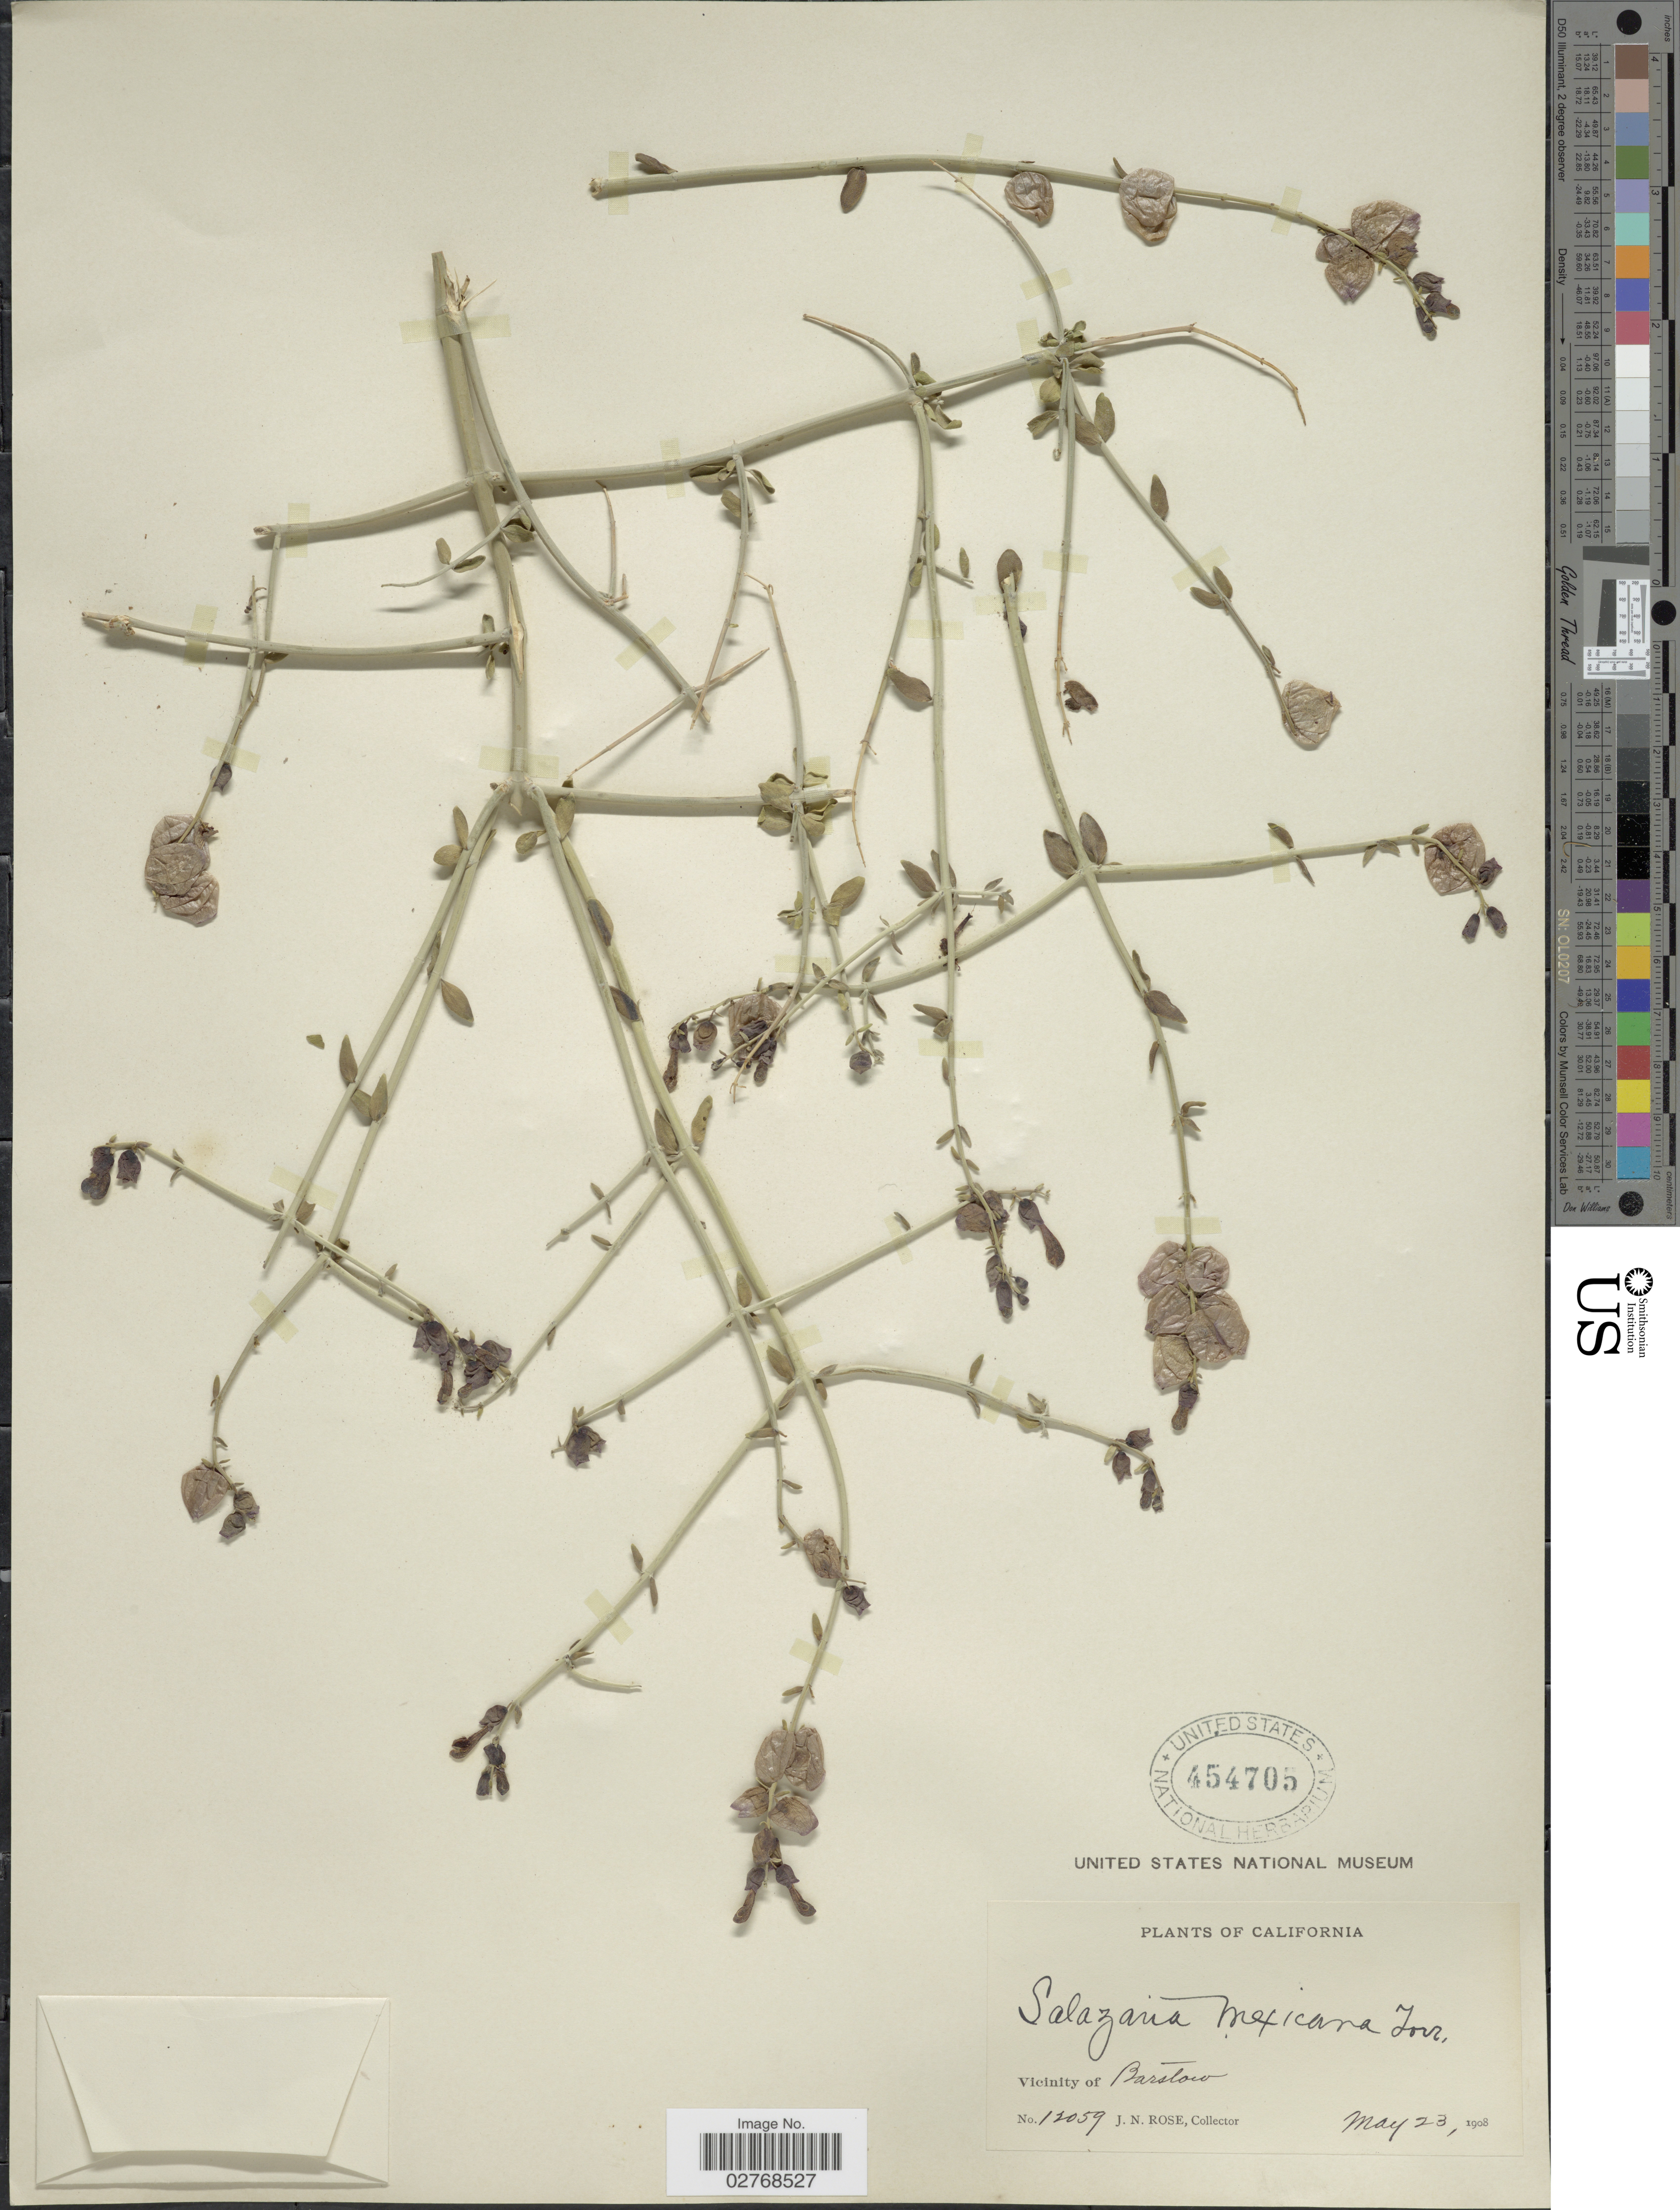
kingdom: Plantae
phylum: Tracheophyta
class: Magnoliopsida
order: Lamiales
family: Lamiaceae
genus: Scutellaria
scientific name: Scutellaria mexicana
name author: (Torr.) A.J. Paton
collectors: J. N. Rose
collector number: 12059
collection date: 1908-05-23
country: United States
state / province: California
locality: Vicinity of Barstow.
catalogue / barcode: US 454705